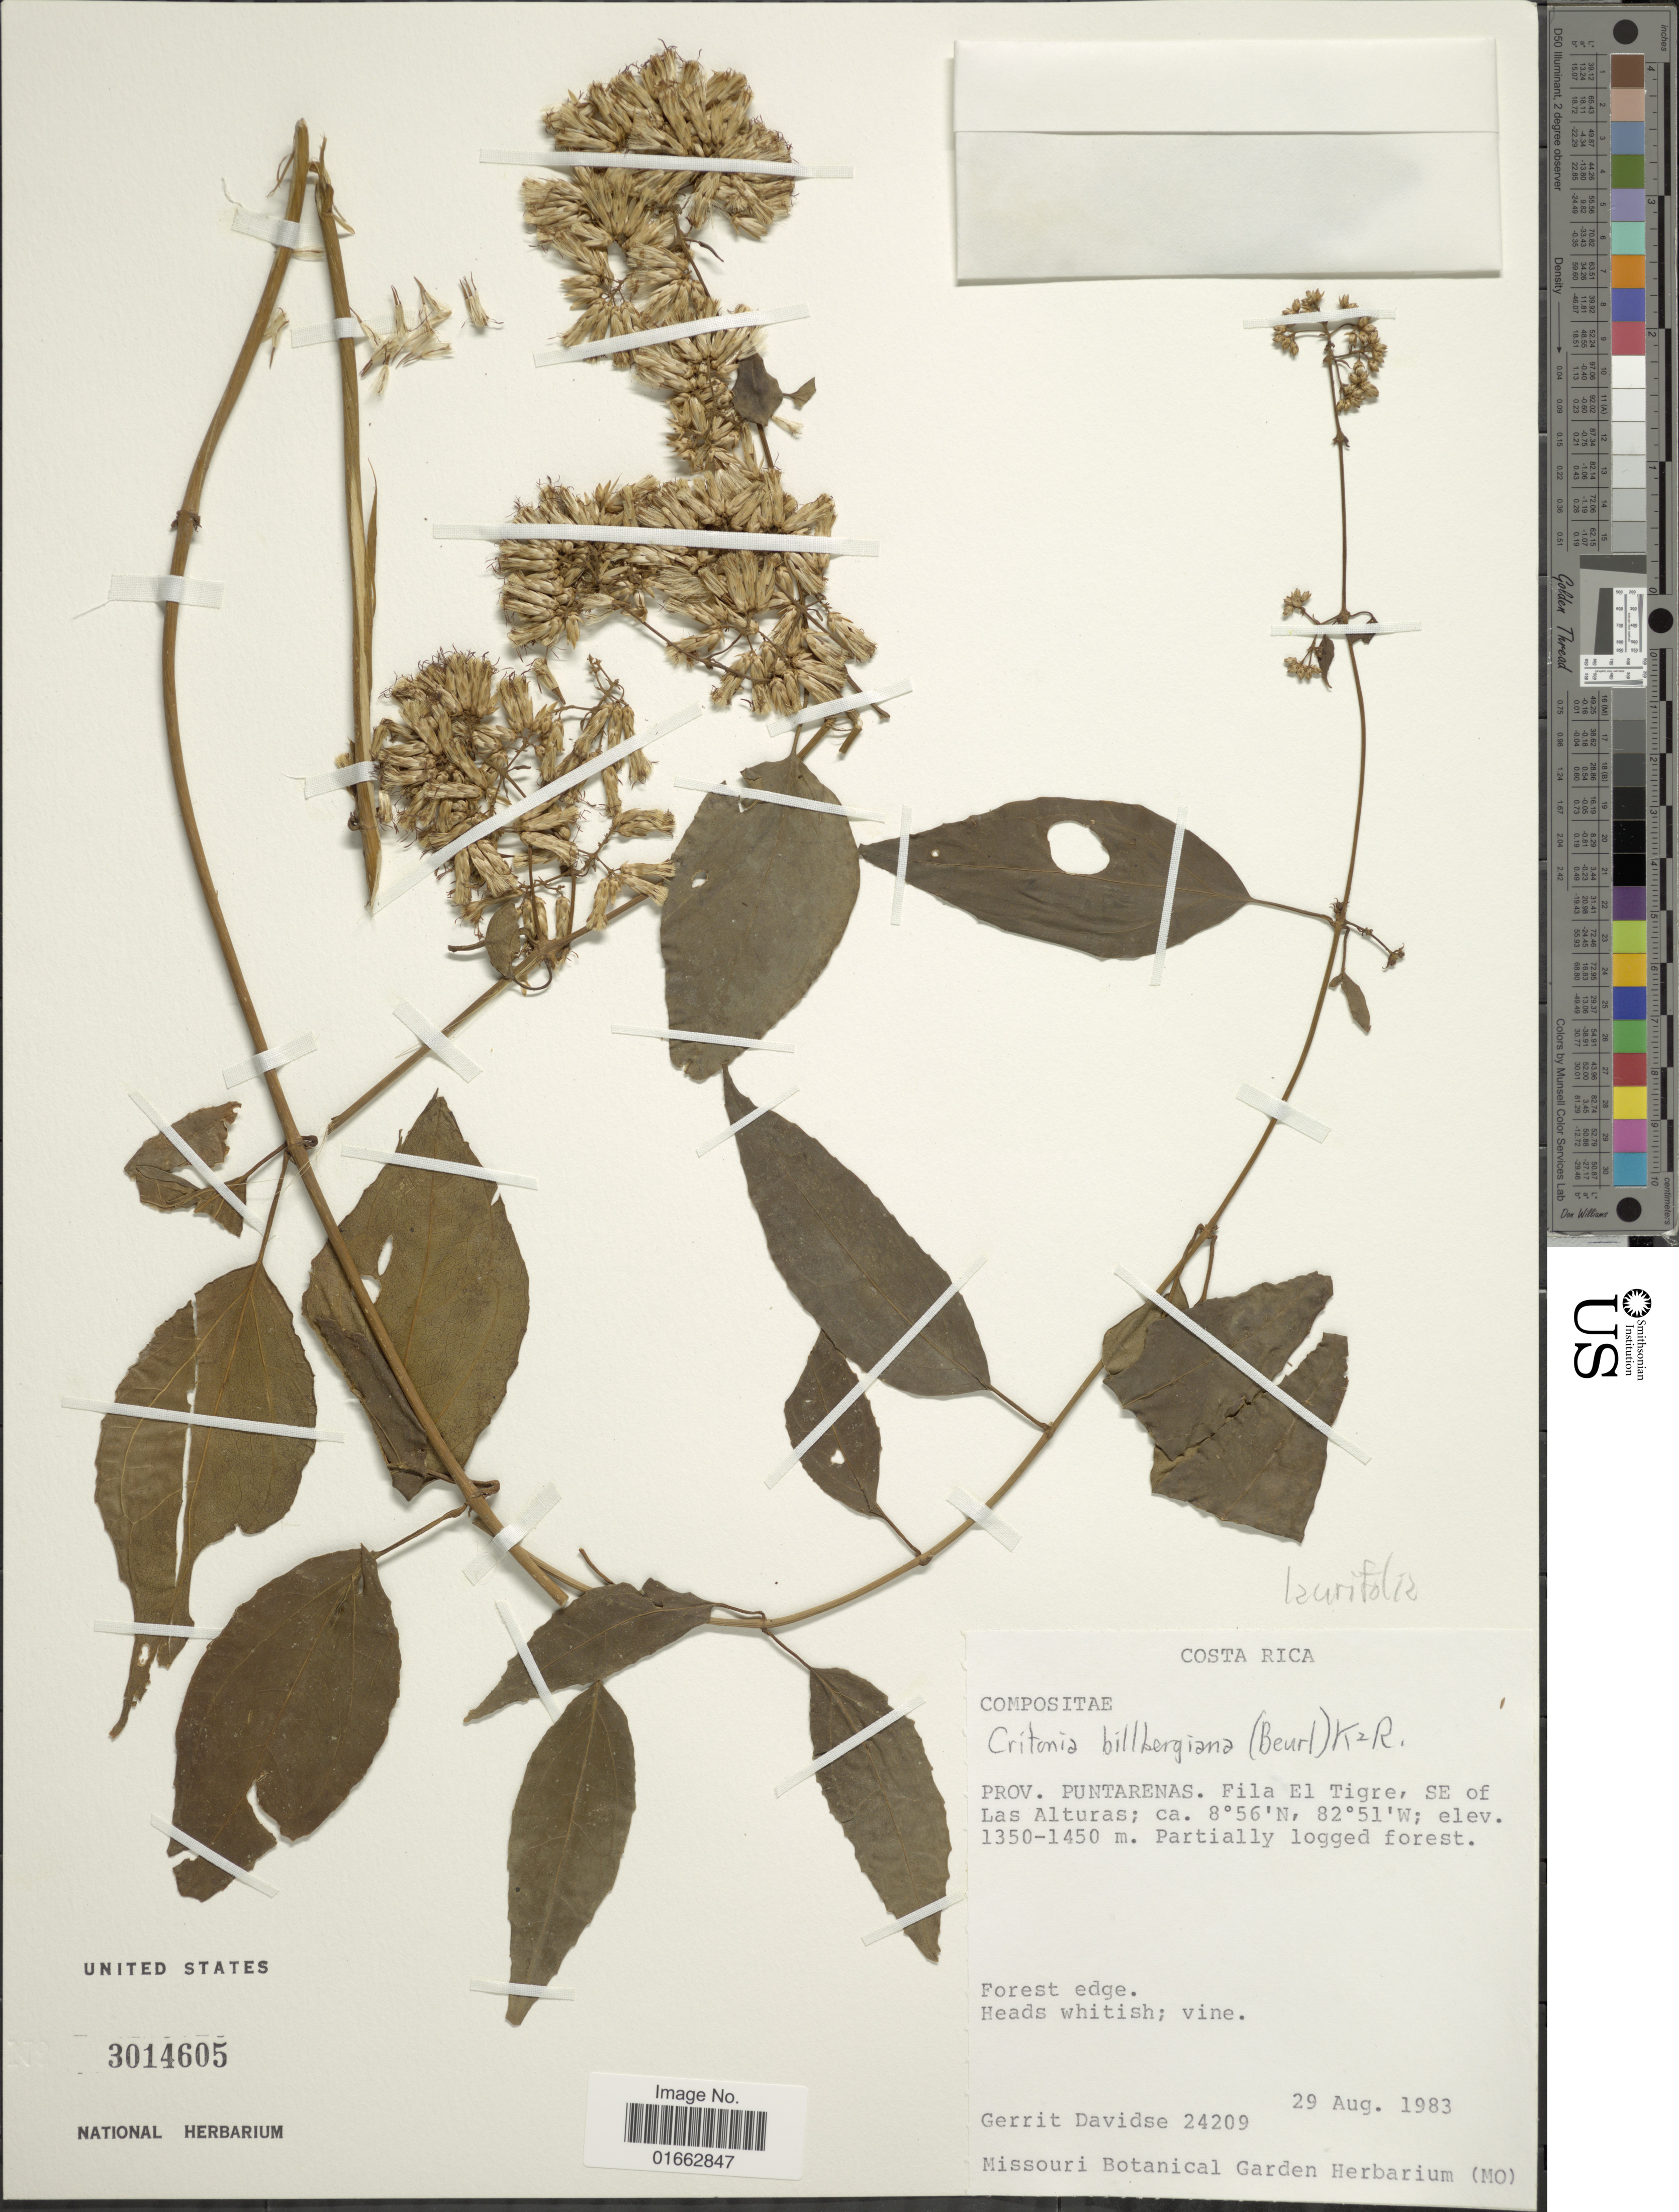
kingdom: Plantae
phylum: Tracheophyta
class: Magnoliopsida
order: Asterales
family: Asteraceae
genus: Critonia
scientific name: Critonia laurifolia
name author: (B.L. Rob.) R.M. King & H. Rob.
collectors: G. Davidse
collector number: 24209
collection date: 1983-08-29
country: Costa Rica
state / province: Puntarenas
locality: Fila El Tigre, SE of Las Alturas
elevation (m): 1350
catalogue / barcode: US 3014605